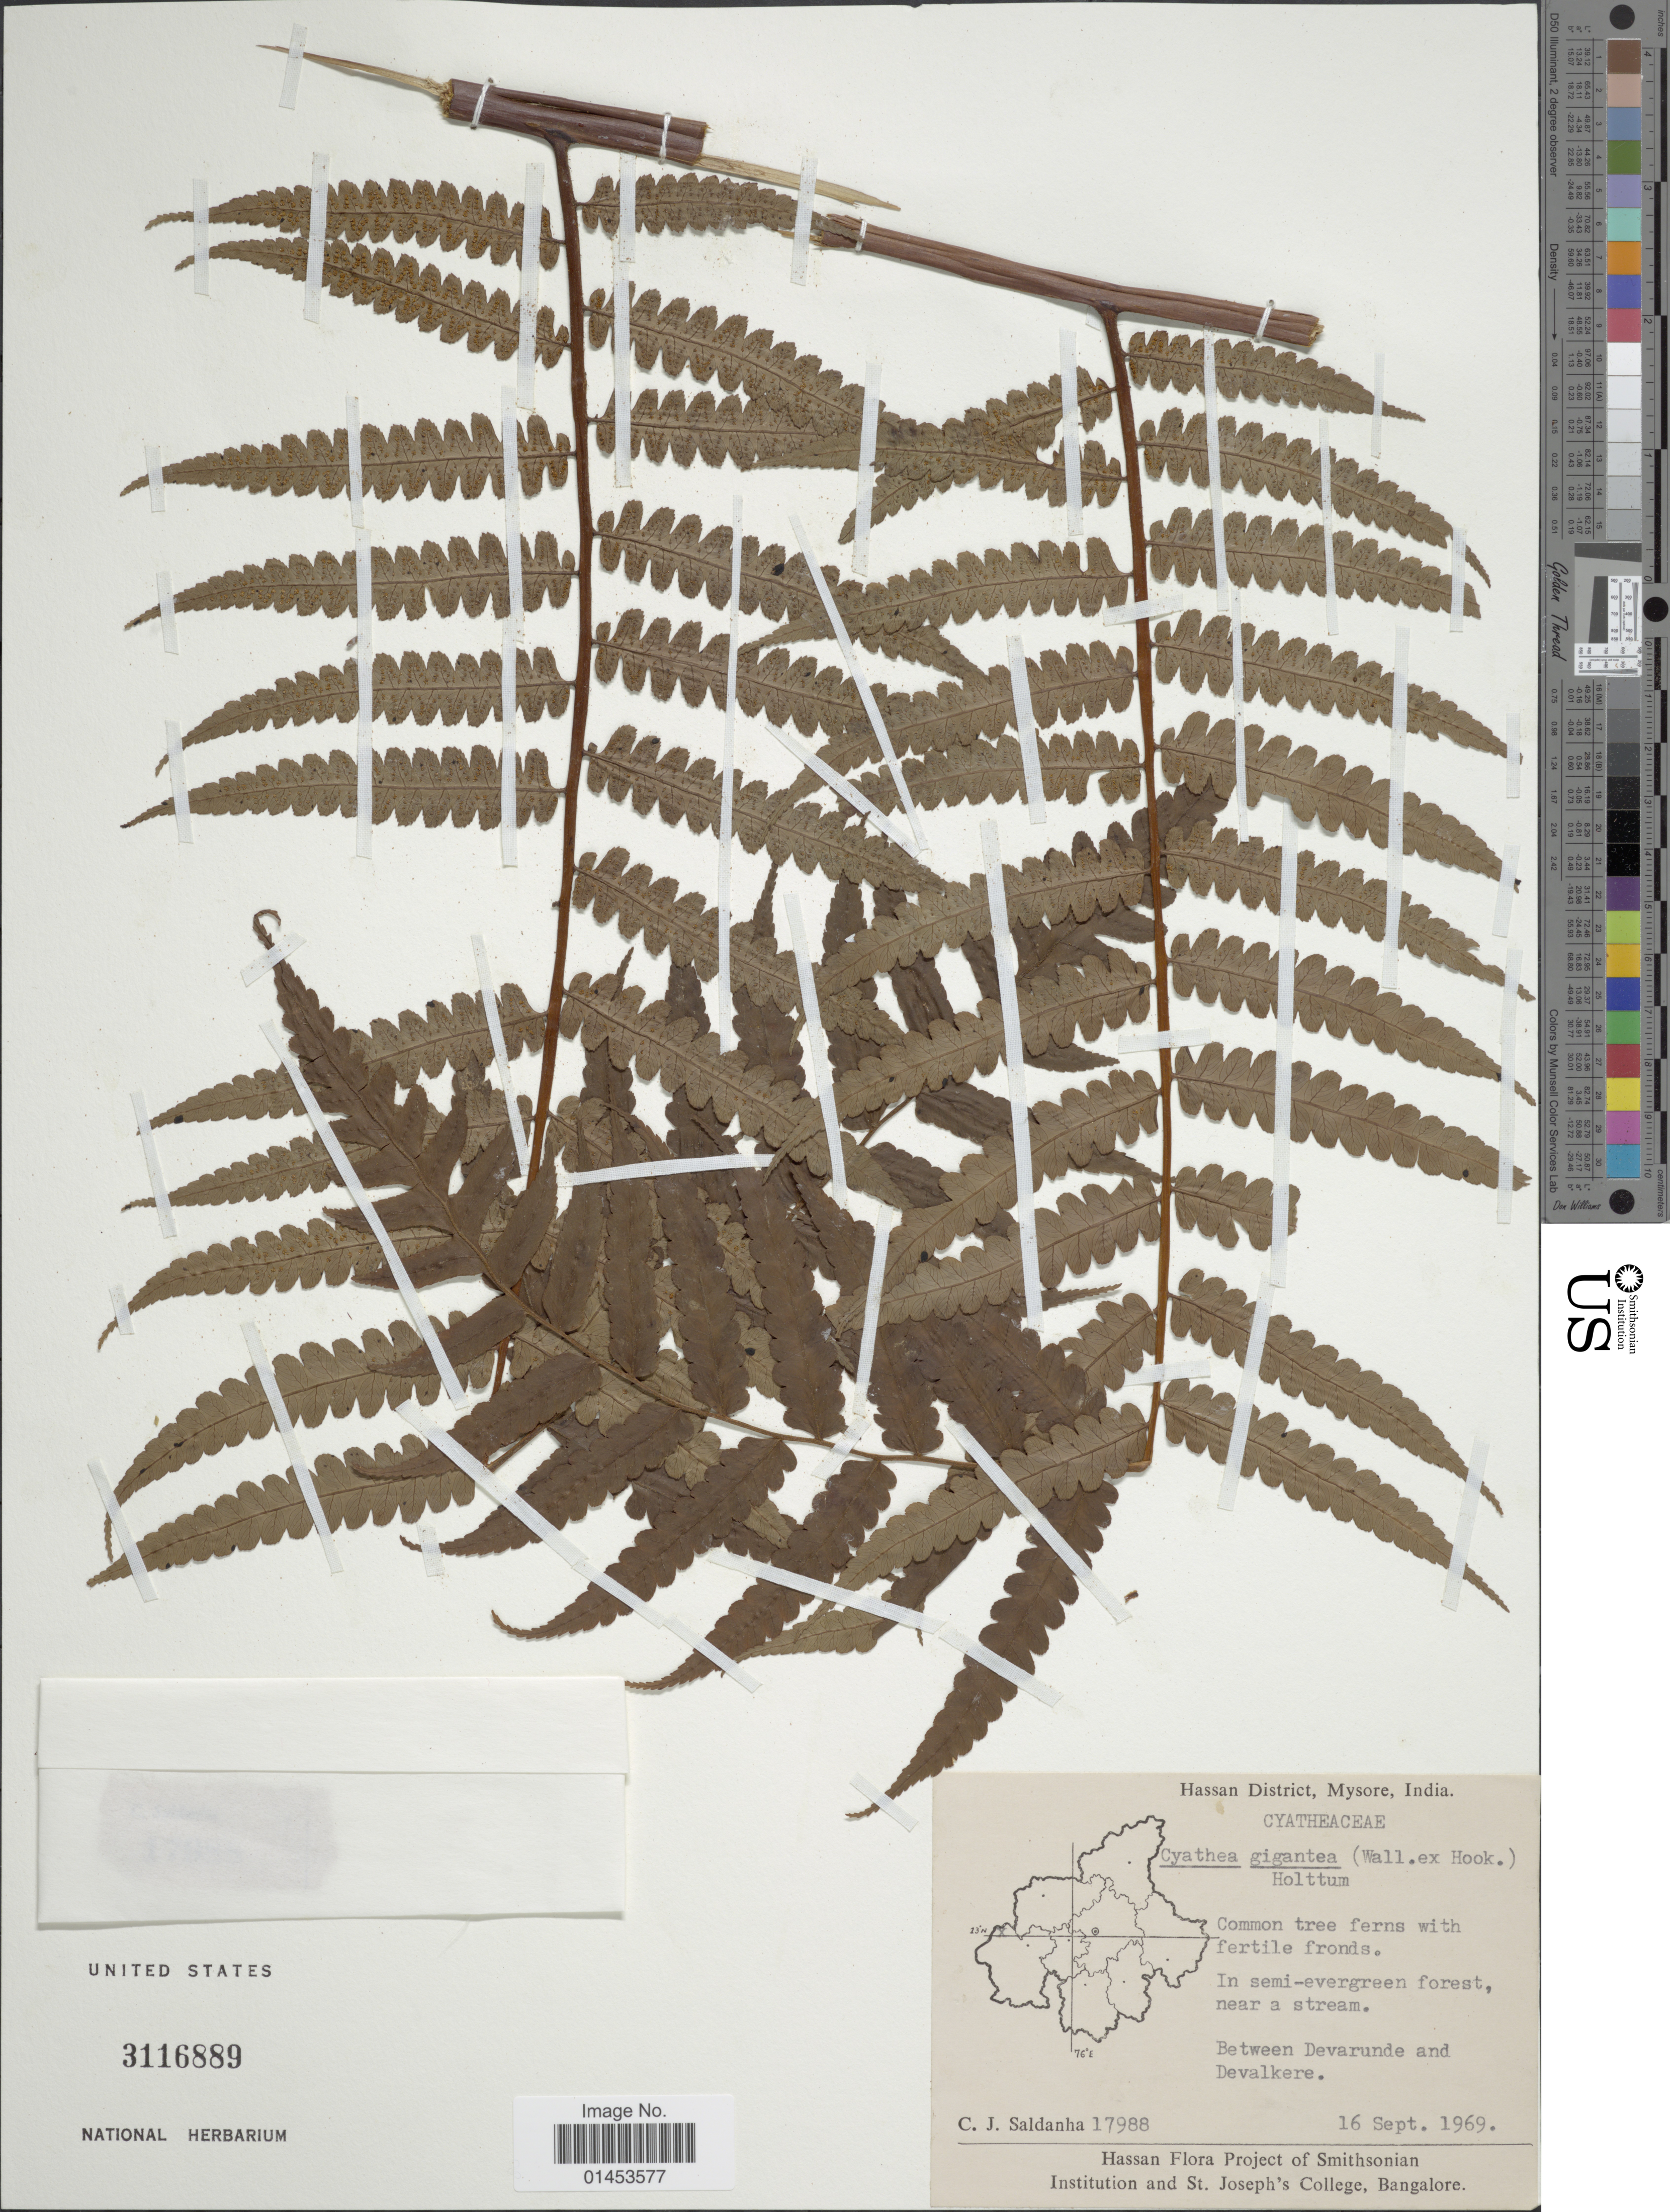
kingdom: Plantae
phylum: Tracheophyta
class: Polypodiopsida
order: Cyatheales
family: Cyatheaceae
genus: Cyathea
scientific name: Cyathea gigantea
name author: (Wall. ex Hook.) Holttum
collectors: C. J. Saldanha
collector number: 17988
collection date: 1969-09-16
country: India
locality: Hassan District, Mysore, India, between Devarunde and Devalkere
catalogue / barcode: US 3116889